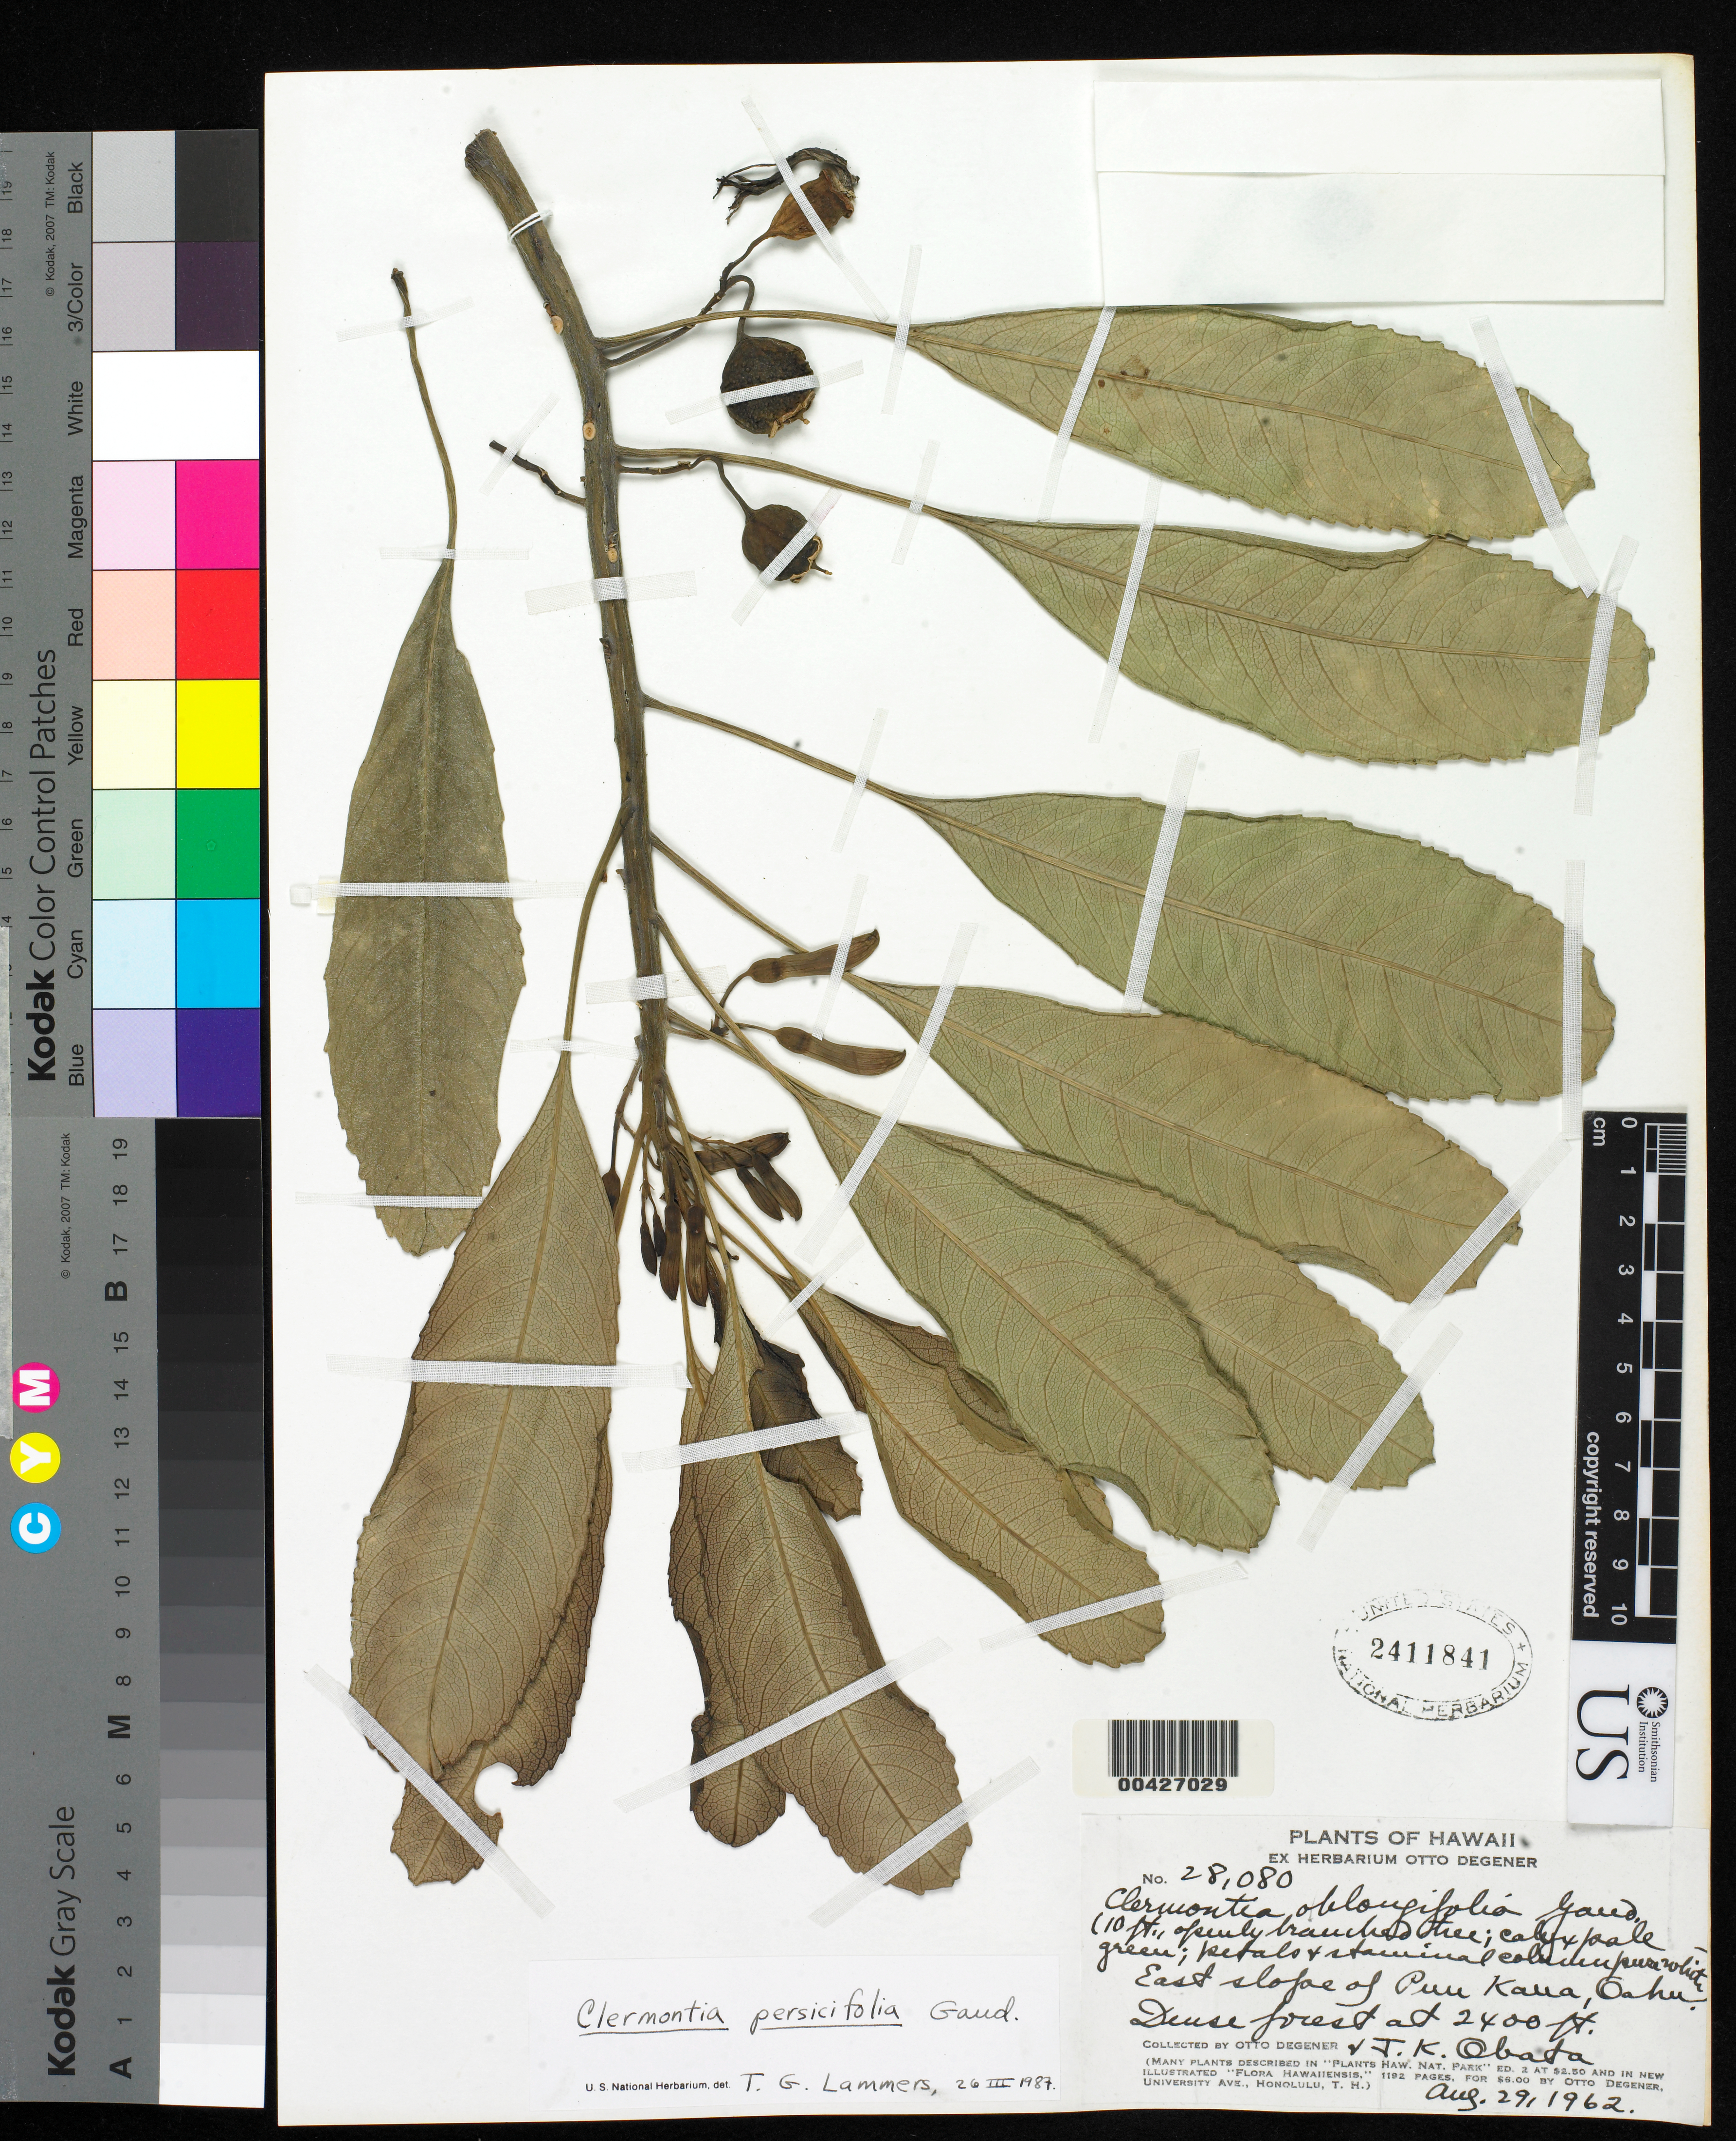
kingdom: Plantae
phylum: Tracheophyta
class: Magnoliopsida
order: Asterales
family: Campanulaceae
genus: Clermontia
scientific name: Clermontia persicifolia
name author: Gaudich.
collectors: O. Degener & J. Obata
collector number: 28080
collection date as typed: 29 Aug 1962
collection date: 1962-08-29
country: United States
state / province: Hawaii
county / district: Honolulu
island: Oahu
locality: East slope of Puu Kaua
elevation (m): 732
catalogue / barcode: US 2411841